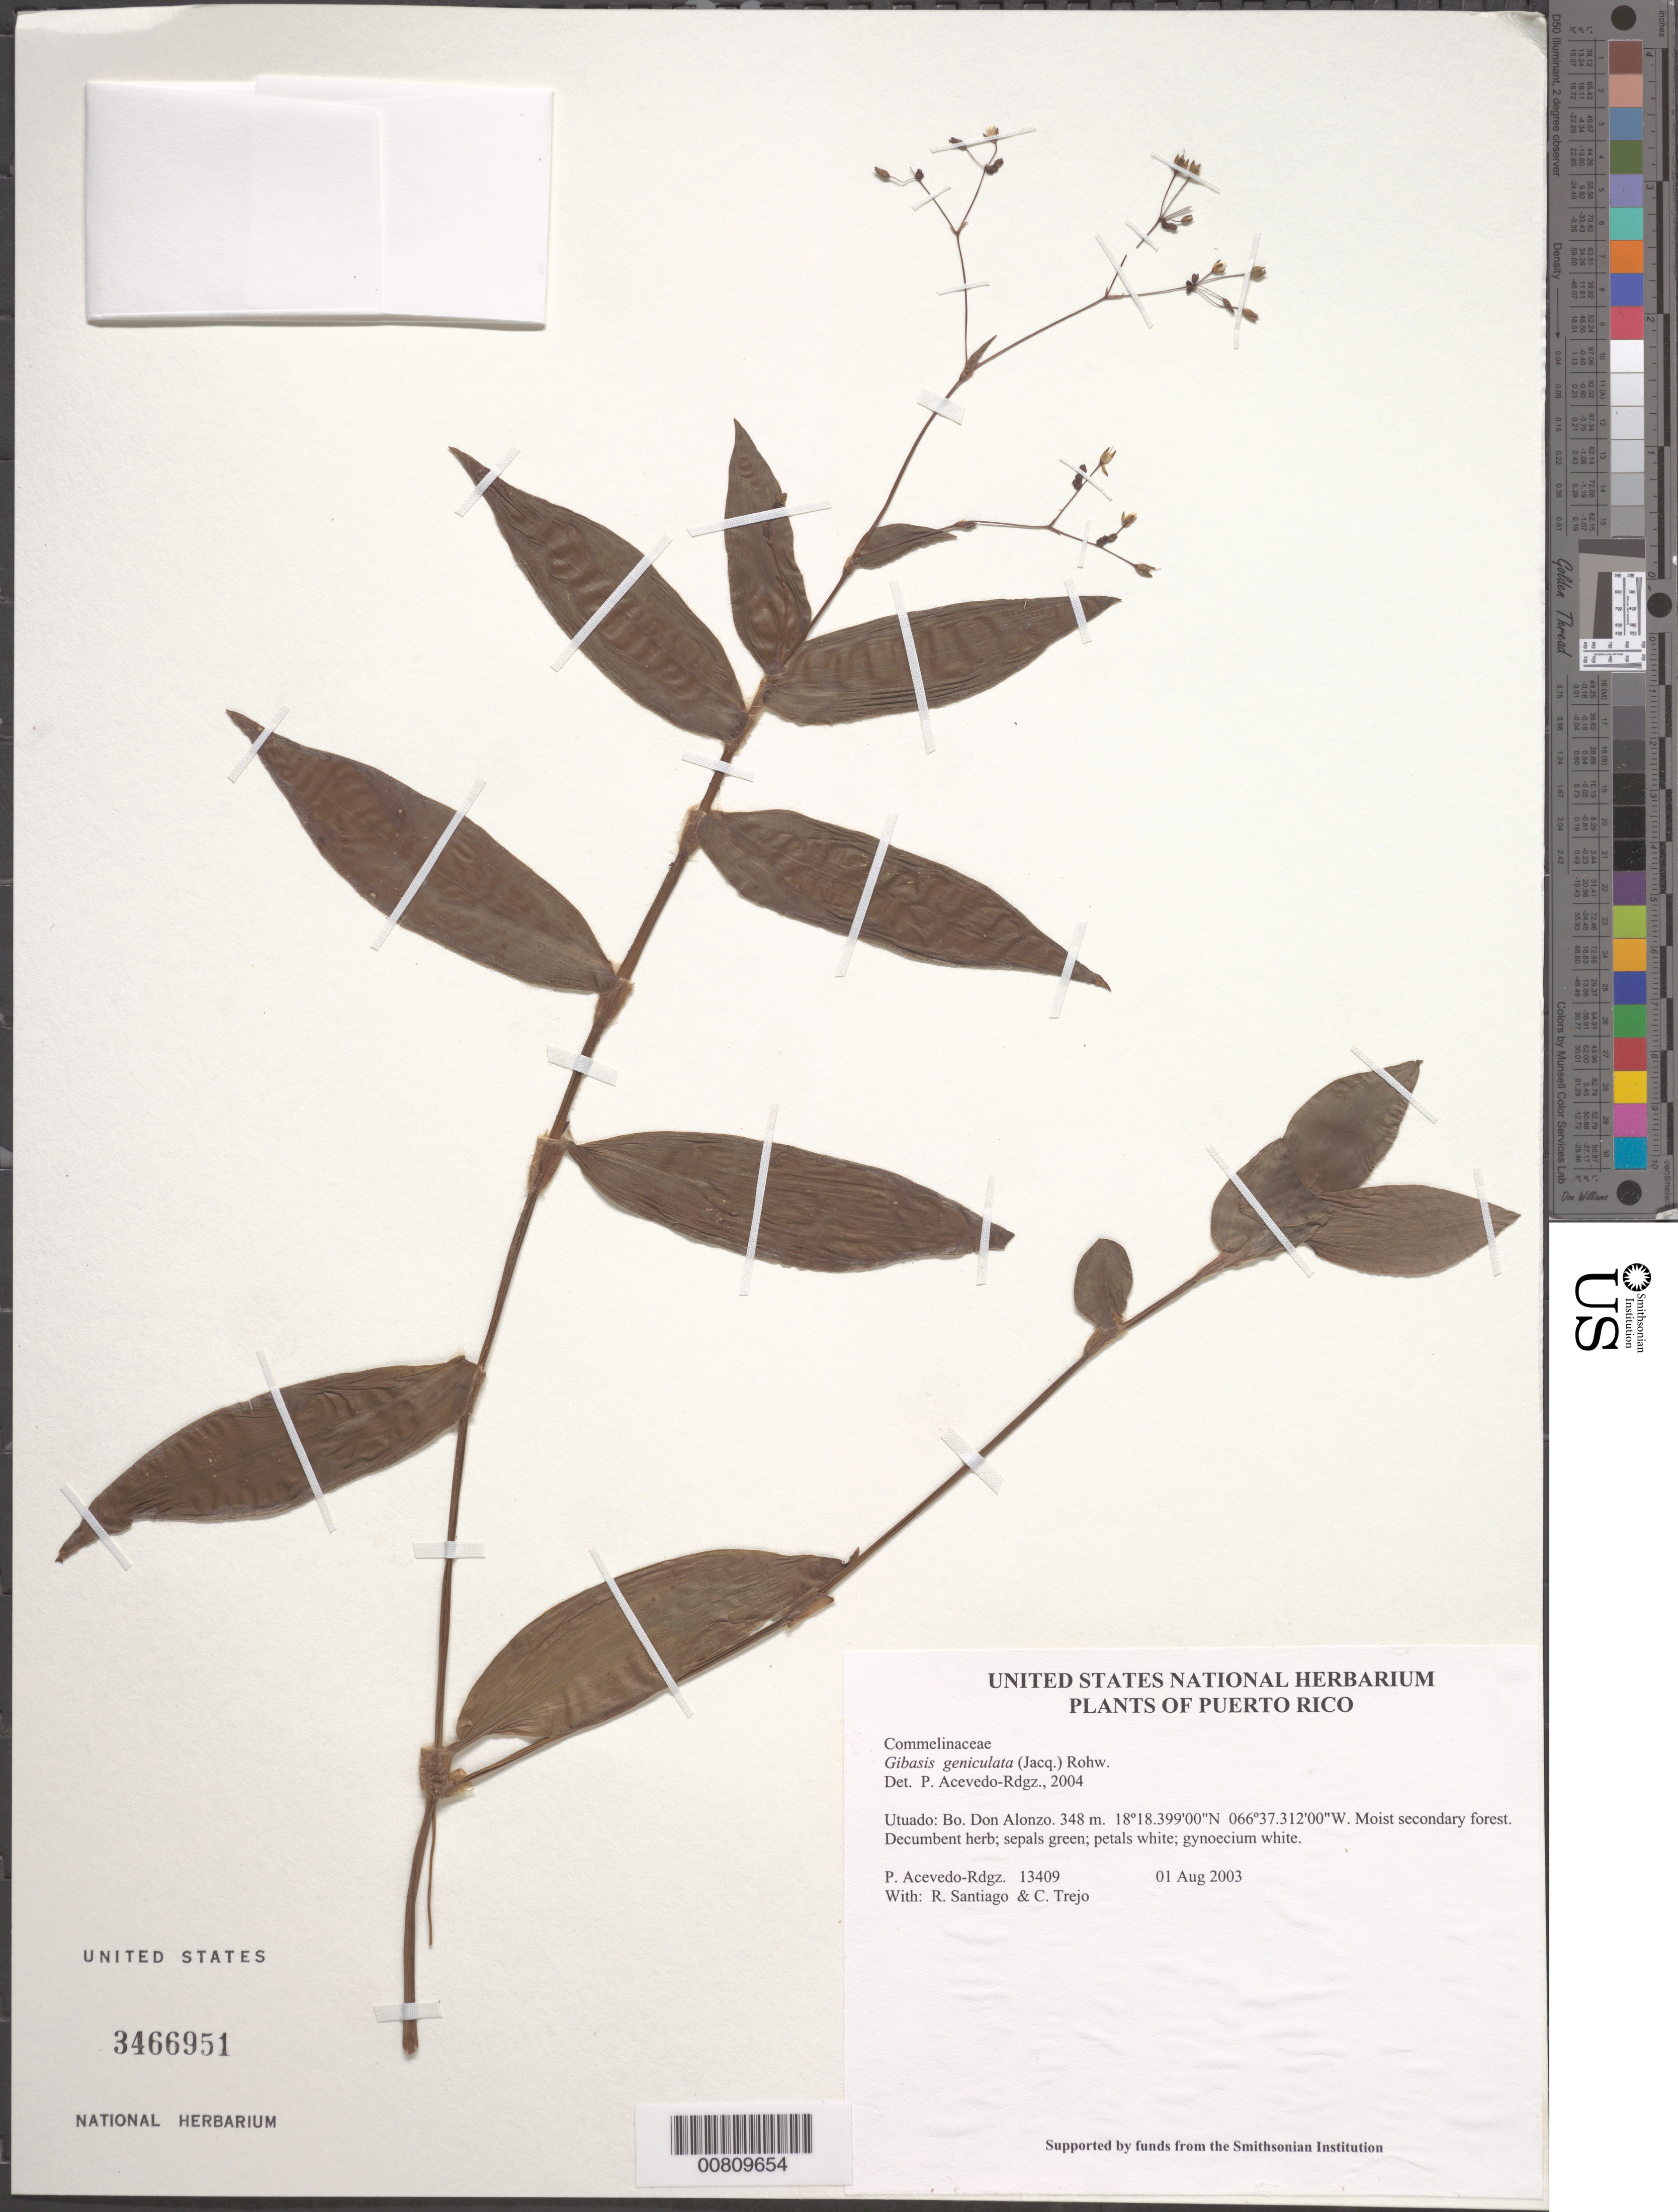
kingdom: Plantae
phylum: Tracheophyta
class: Liliopsida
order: Commelinales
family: Commelinaceae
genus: Gibasis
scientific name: Gibasis geniculata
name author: (Jacq.) Rohweder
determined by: Acevedo-Rodríguez, P., (BOT), Smithsonian Institution - National Museum of Natural History (UNITED STATES)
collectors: P. Acevedo-Rodr., R. Santiago & C. Trejo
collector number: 13409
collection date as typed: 01 Aug 2003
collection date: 2003-08-01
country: Puerto Rico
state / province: Utuado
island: Puerto Rico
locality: Utuado: Bo. Don Alonzo.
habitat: Moist secondary forest.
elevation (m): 348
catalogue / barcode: US 3466951